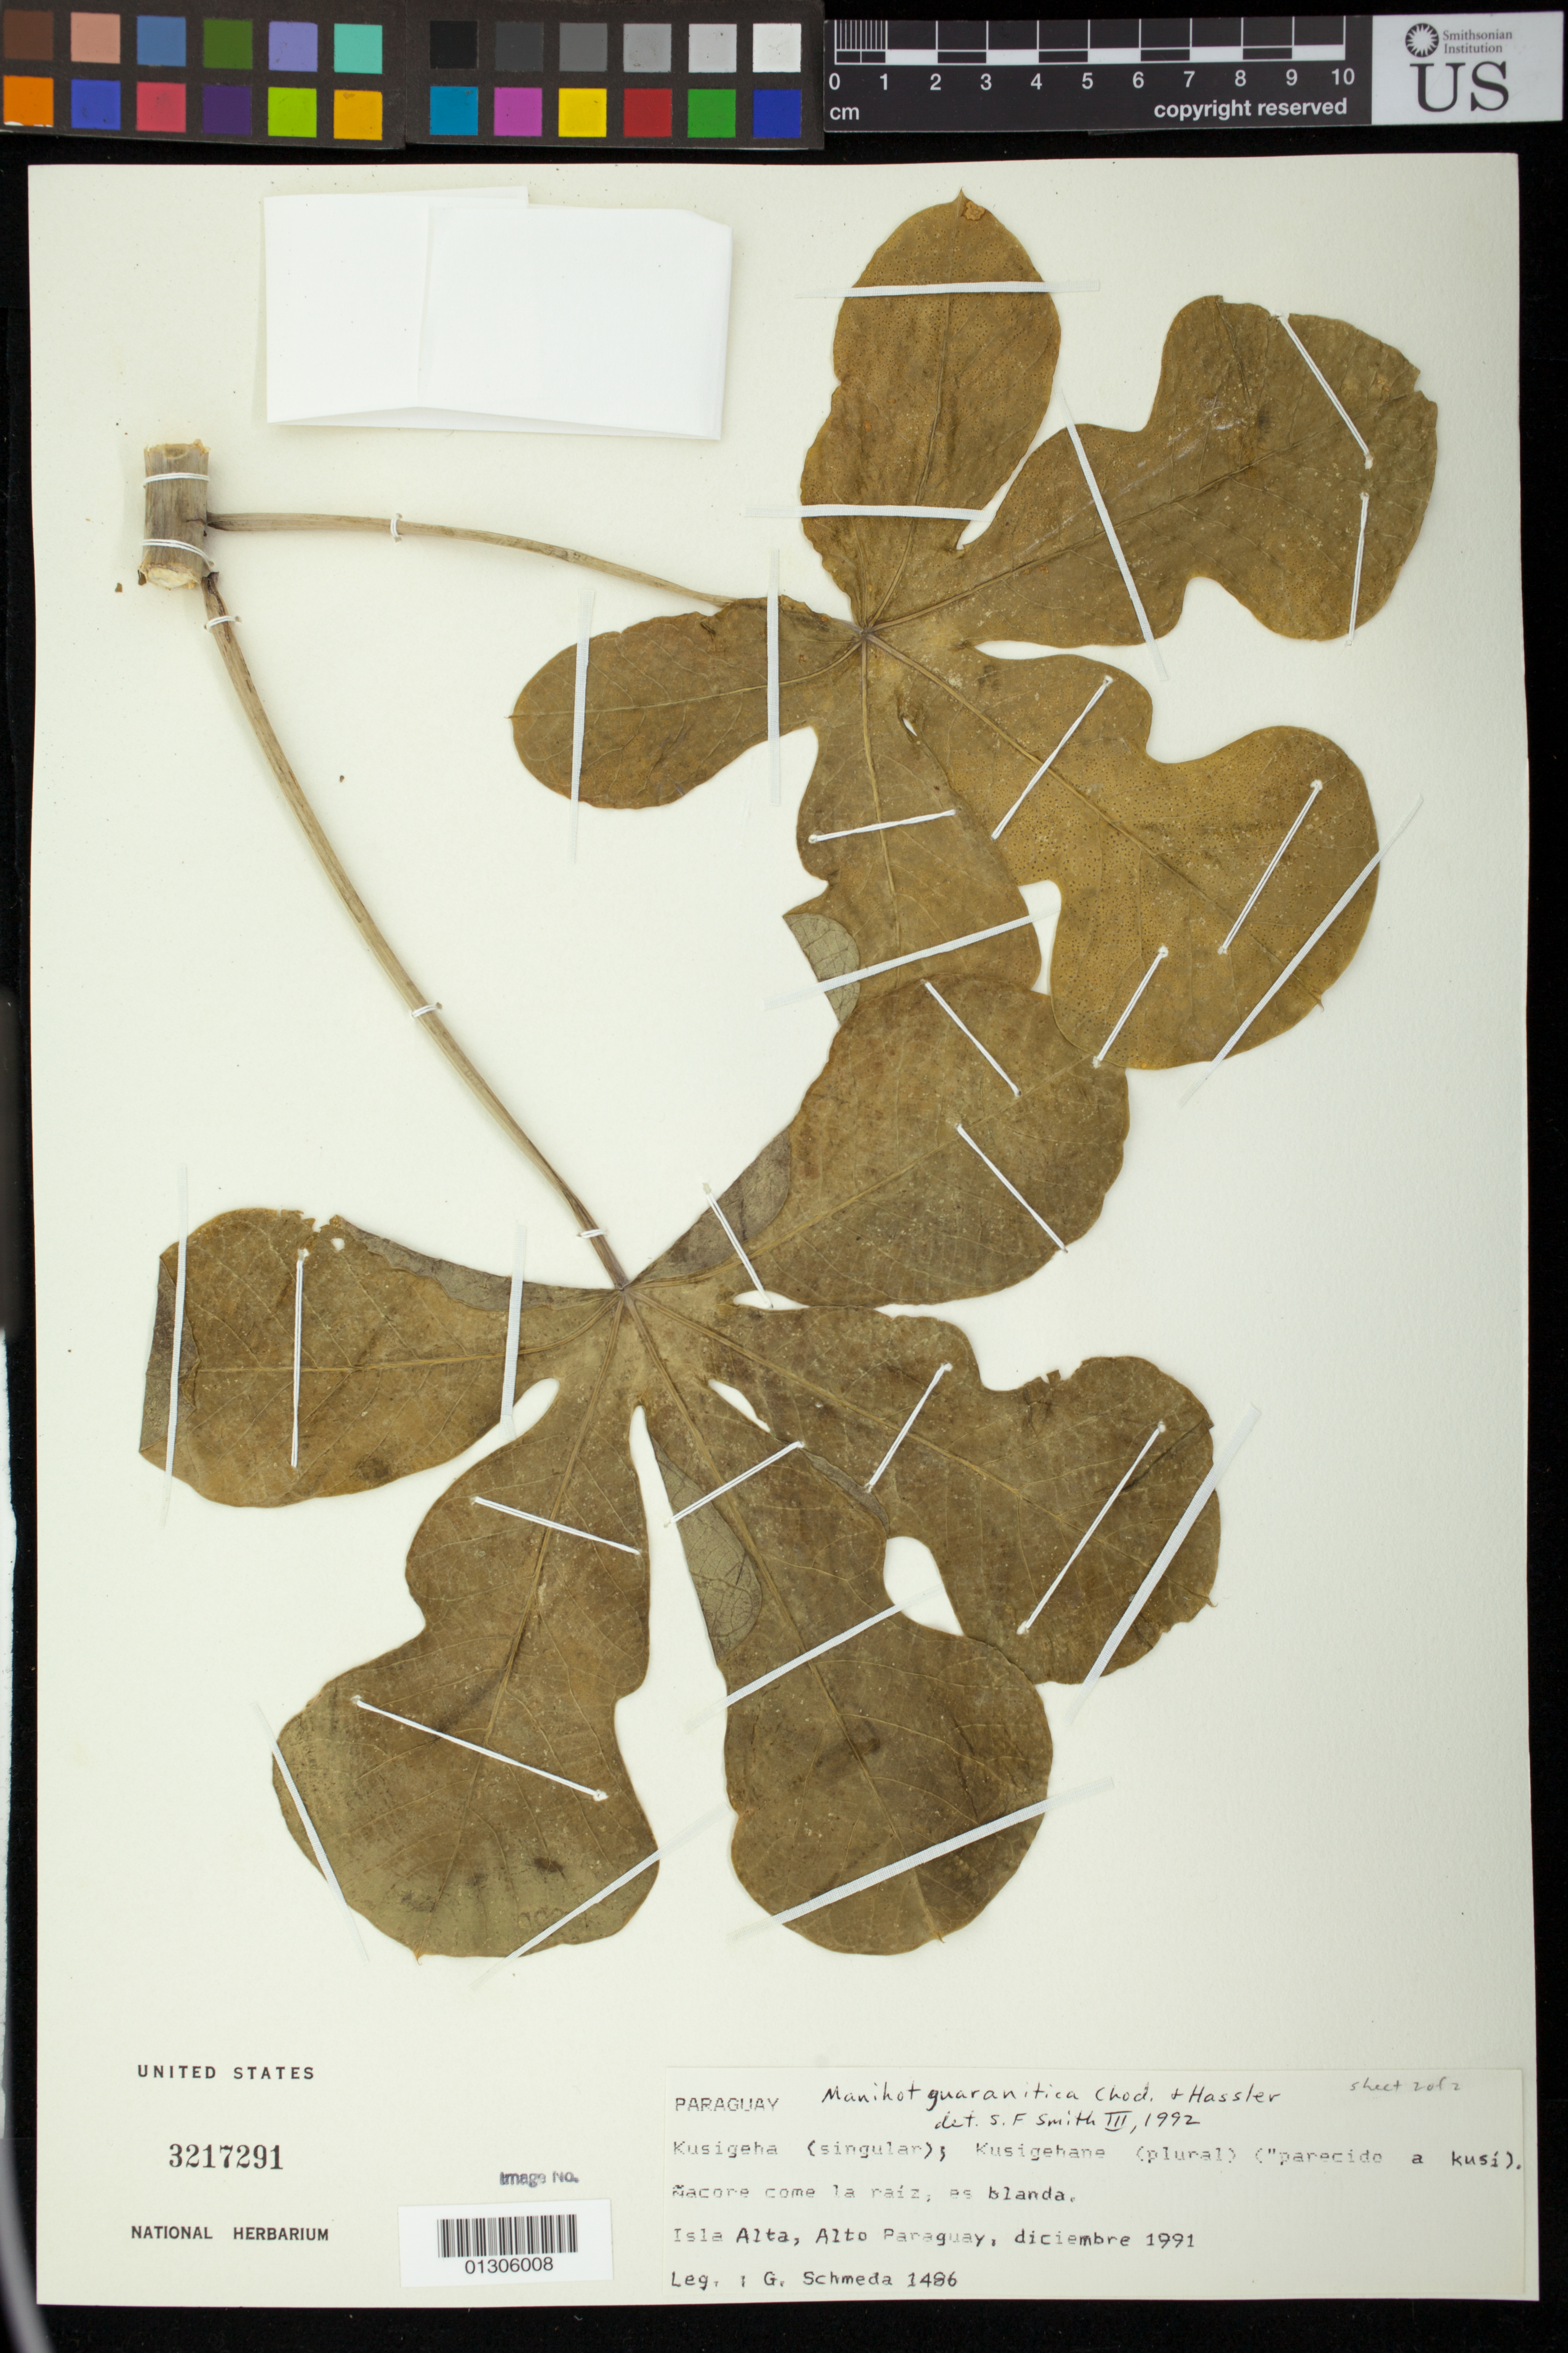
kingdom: Plantae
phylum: Tracheophyta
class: Magnoliopsida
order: Malpighiales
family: Euphorbiaceae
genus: Manihot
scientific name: Manihot guaranitica subsp. guaranitica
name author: Chodat & Hassl.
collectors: G. Schmeda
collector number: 1486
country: Paraguay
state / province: Alto Paraguay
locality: Isla Alta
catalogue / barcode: US 3217291